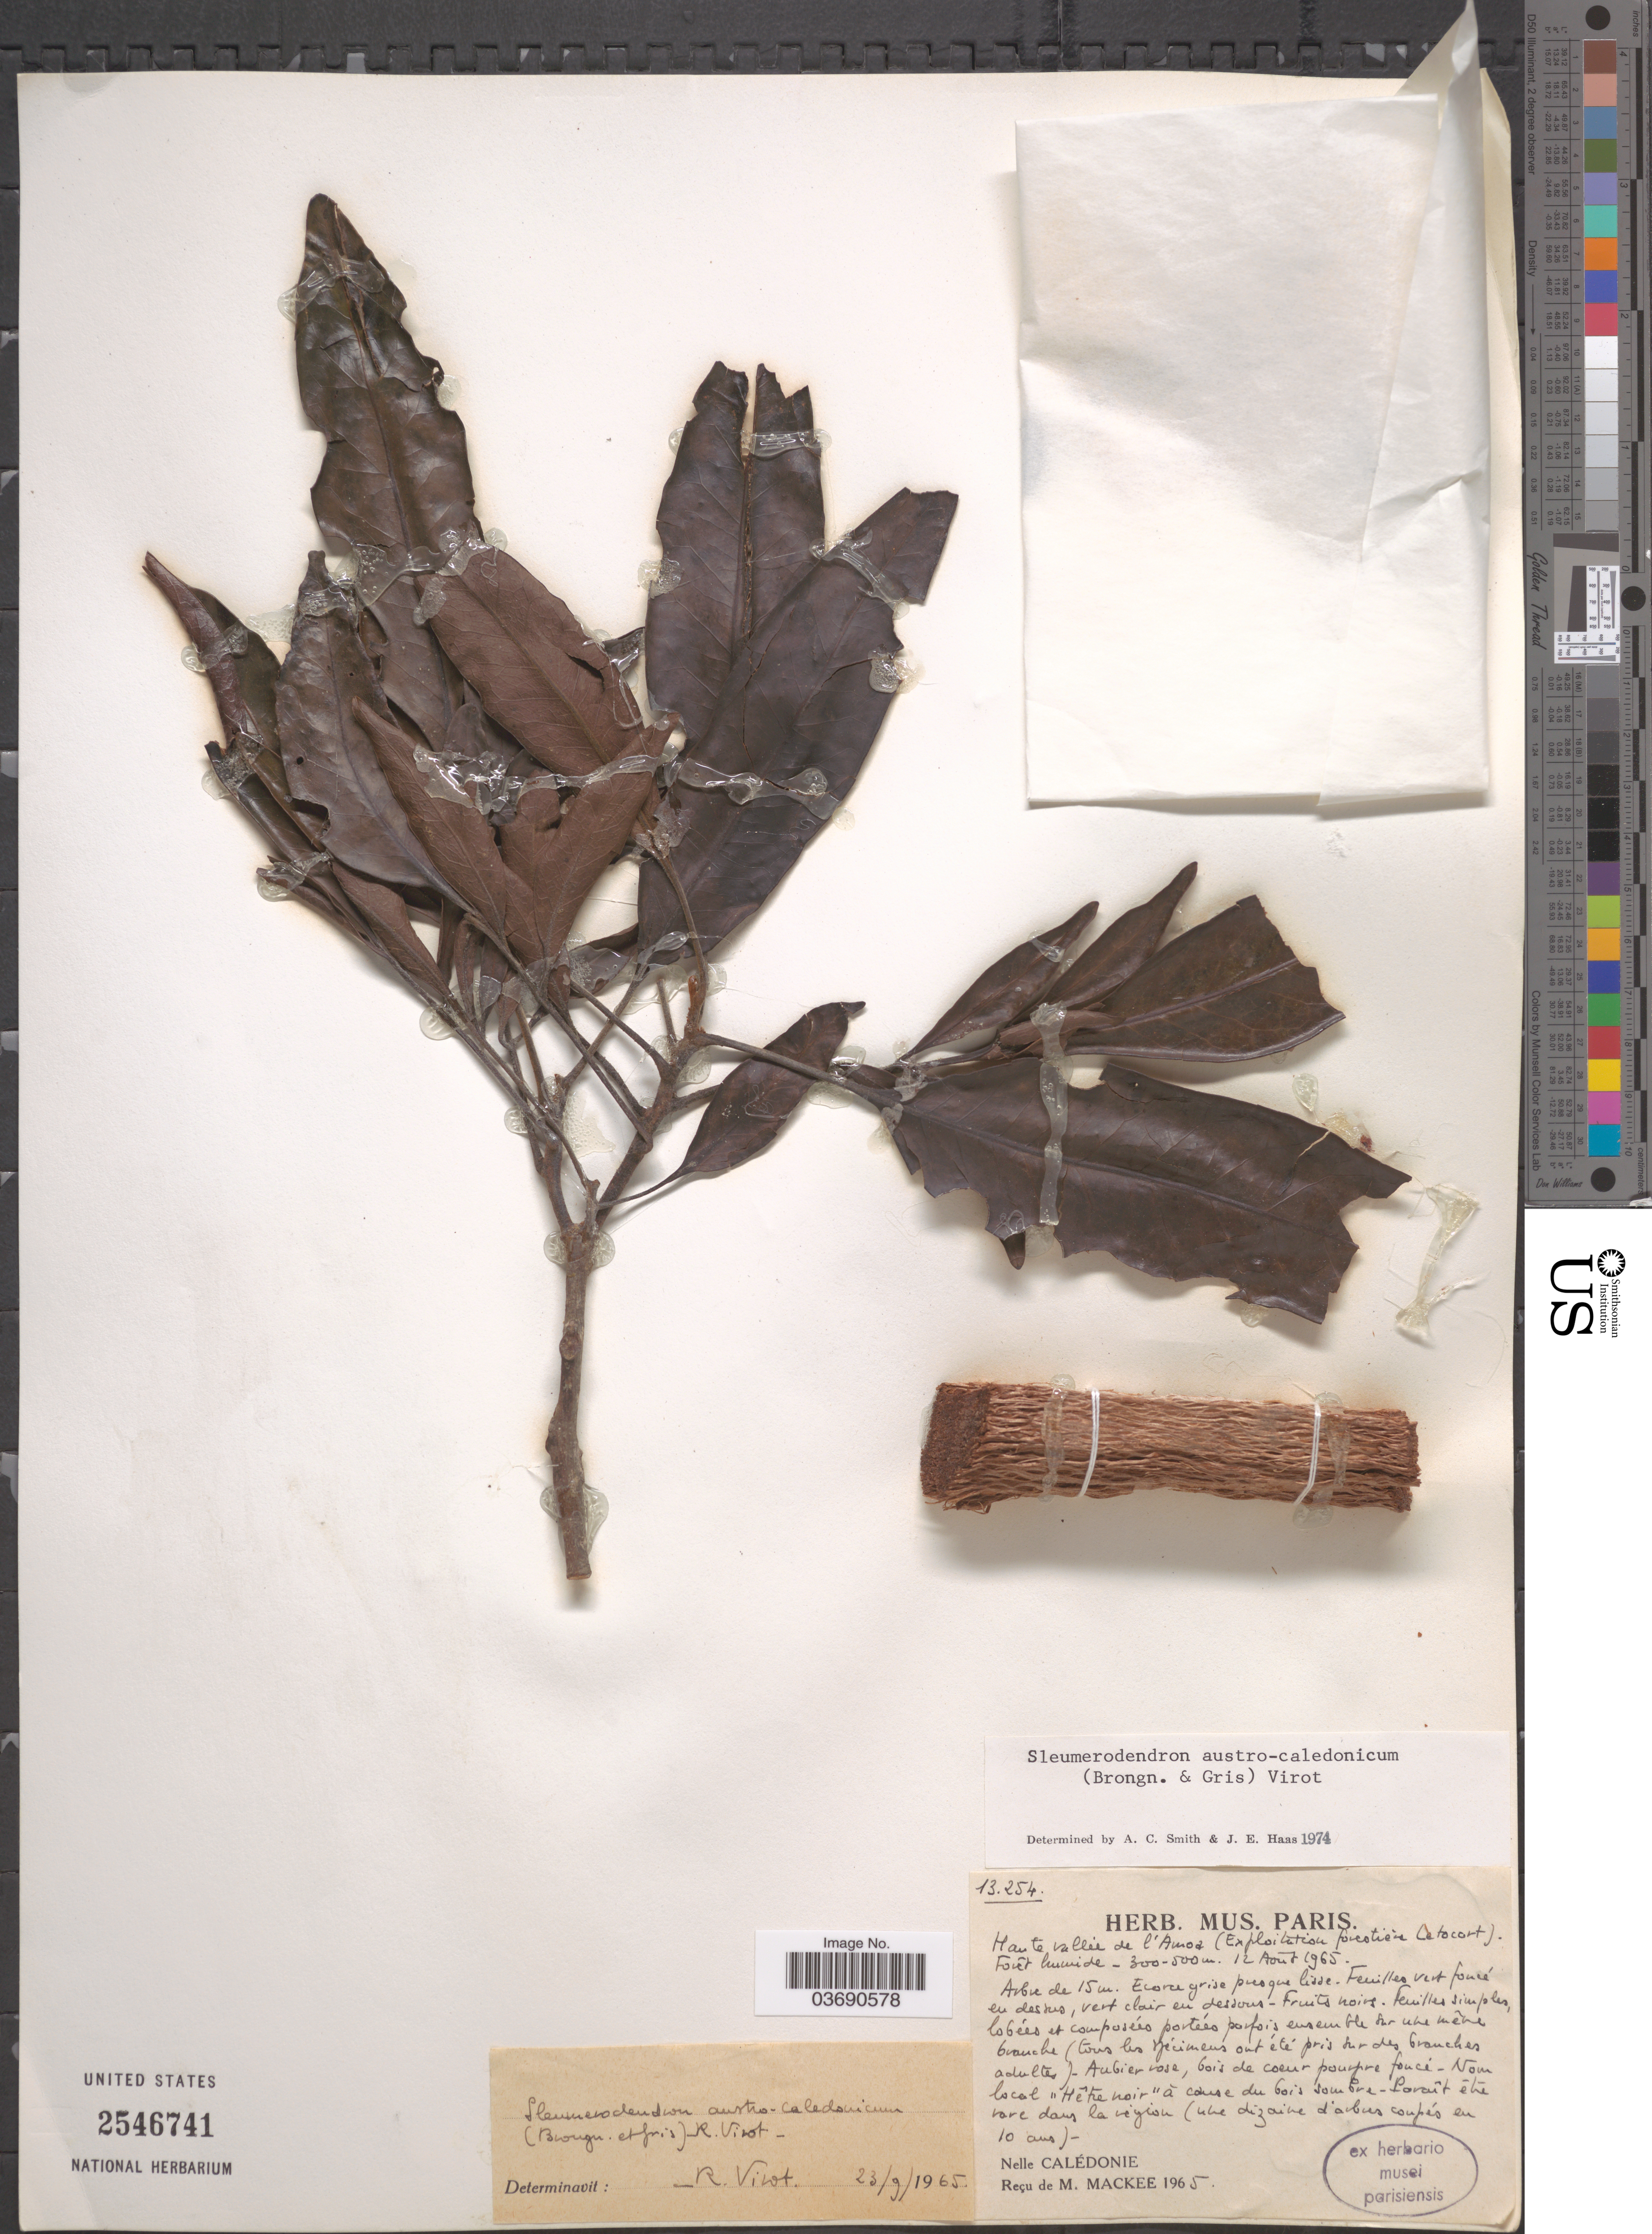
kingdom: Plantae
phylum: Tracheophyta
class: Magnoliopsida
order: Proteales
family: Proteaceae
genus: Sleumerodendron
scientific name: Sleumerodendron austro-caledonicum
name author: (Brongn.) R. Virot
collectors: M. Mackee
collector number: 13254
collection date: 1965-08-12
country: New Caledonia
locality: Haute vallée de l'Amoa (Exploitation forestiére Cetocort). [interpreted]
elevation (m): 300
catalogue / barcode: US 2546741